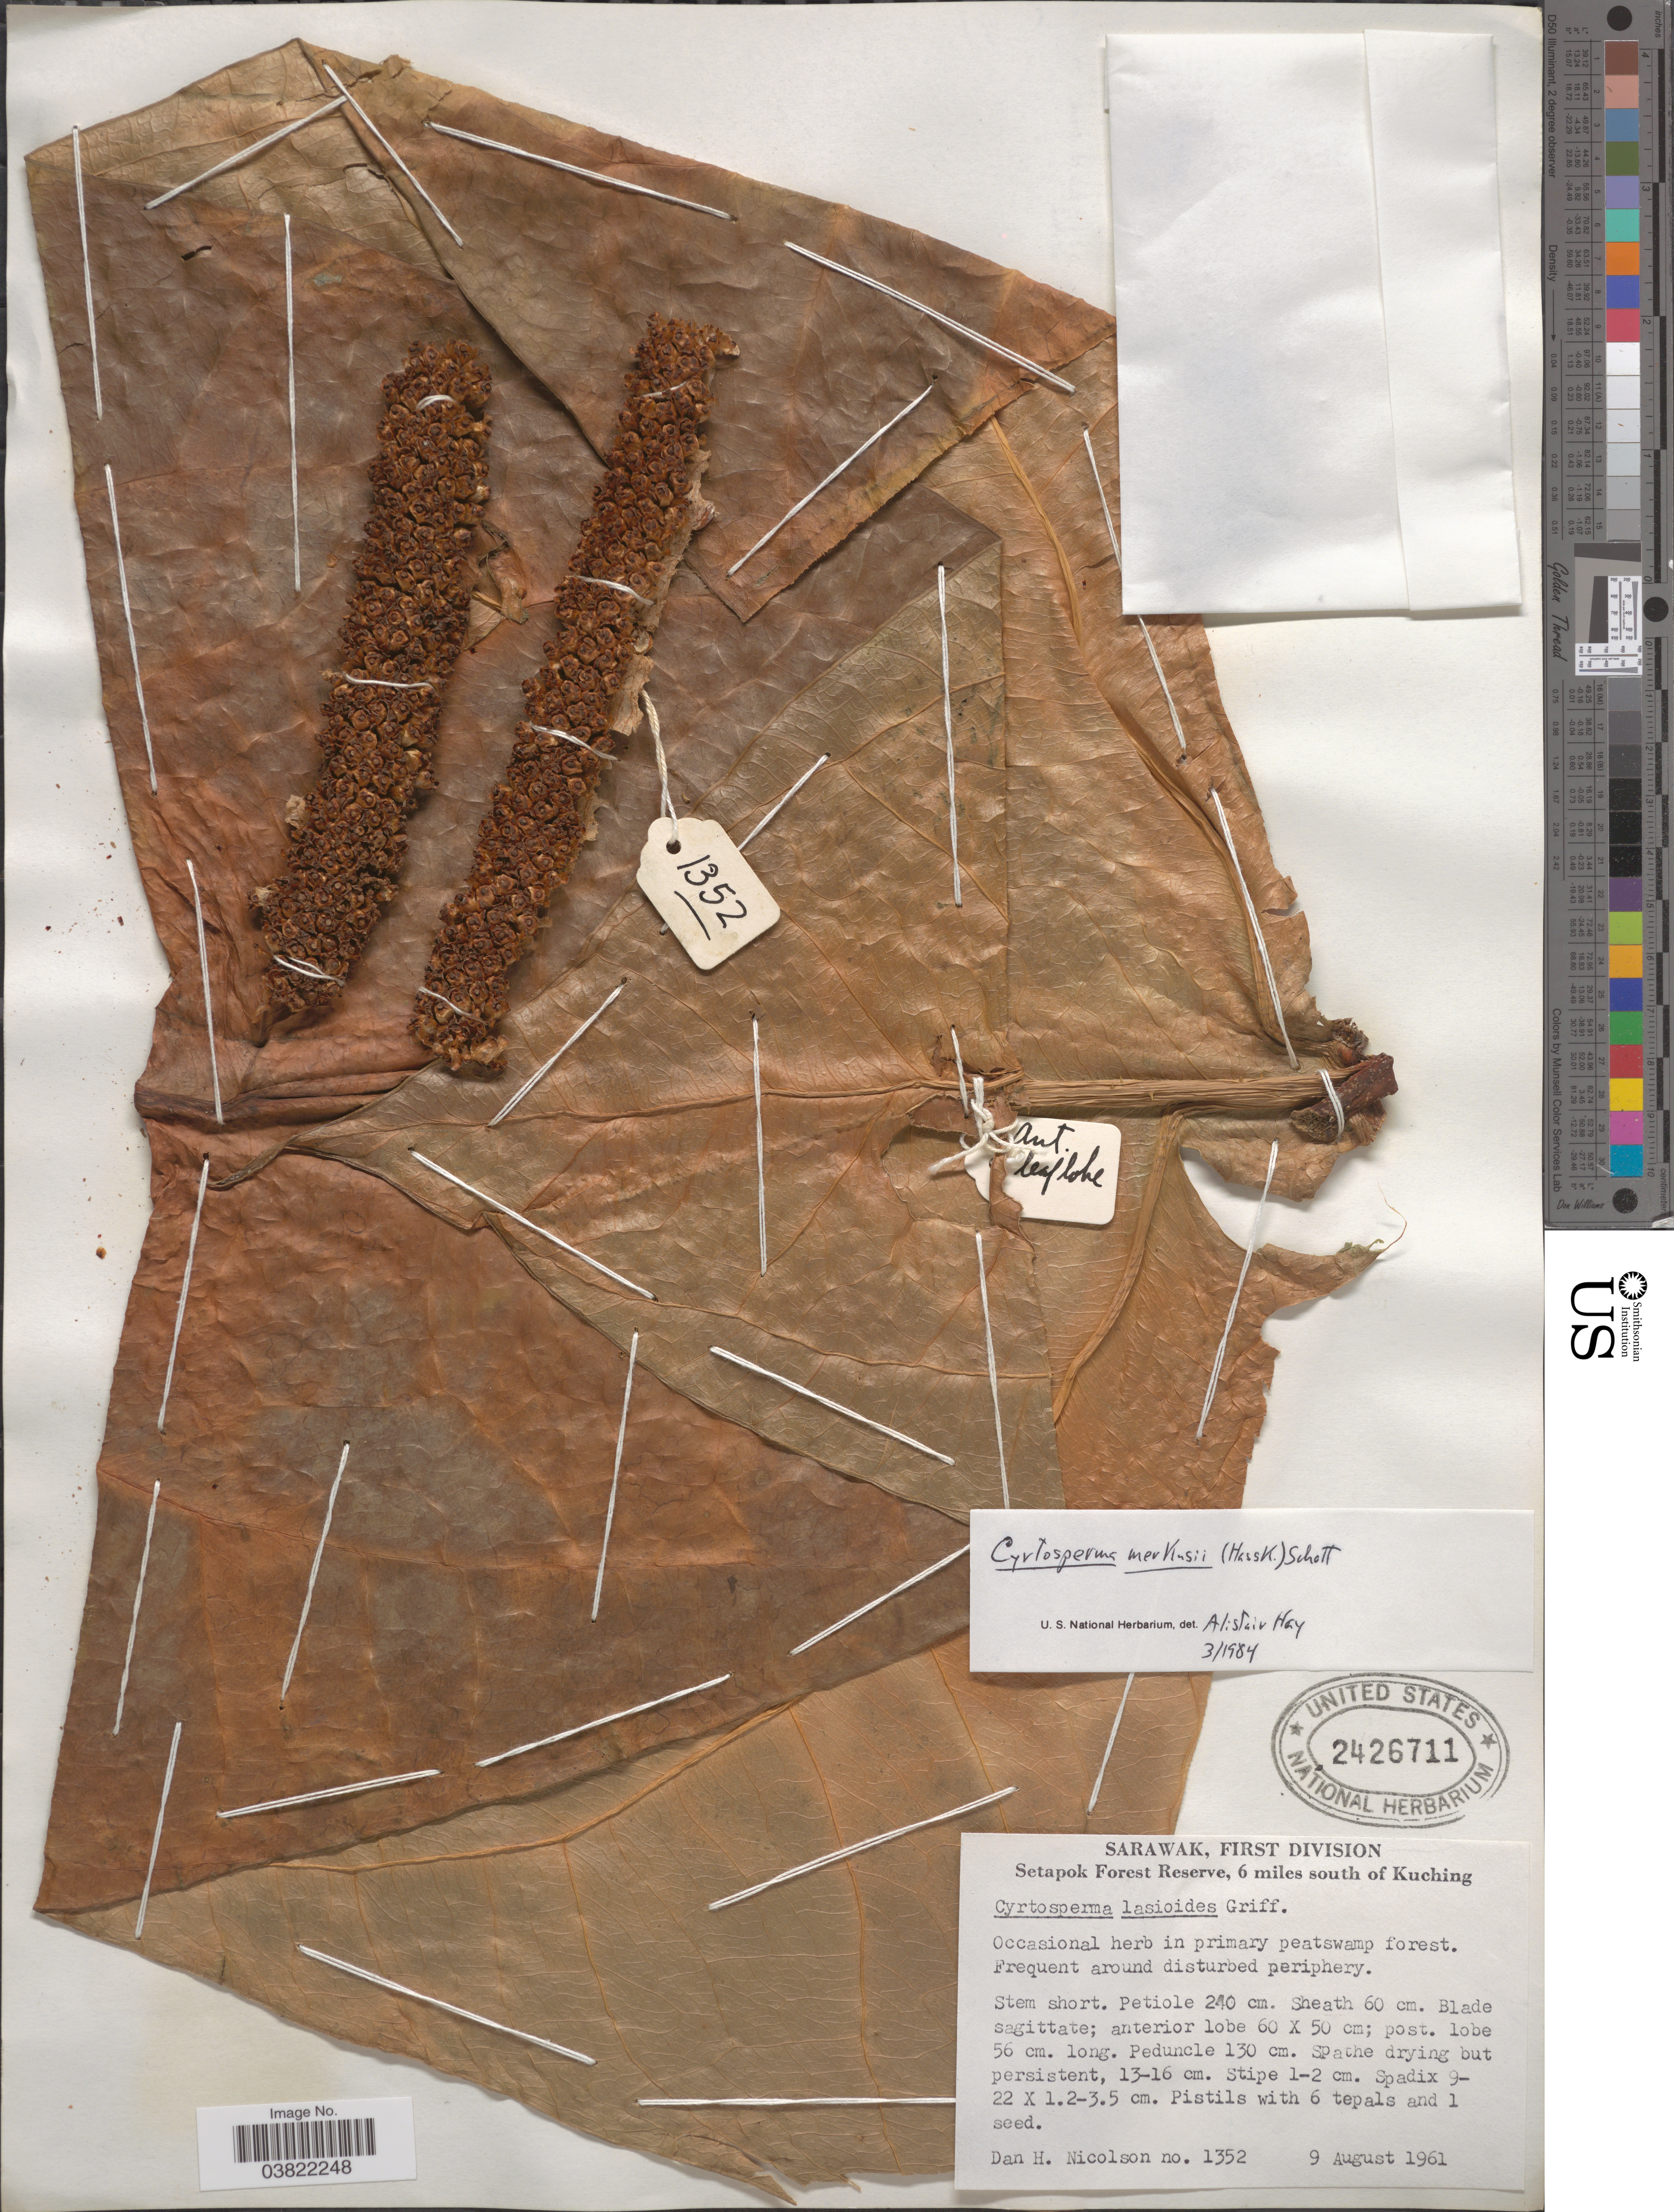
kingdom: Plantae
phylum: Tracheophyta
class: Liliopsida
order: Alismatales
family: Araceae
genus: Cyrtosperma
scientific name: Cyrtosperma merkusii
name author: (Hassk.) Schott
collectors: D. H. Nicolson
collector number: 1352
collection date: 1961-08-09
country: Malaysia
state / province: Sarawak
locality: First Division. Setapok Forest Reserve, 6 miles south of Kuching.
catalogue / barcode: US 2426711